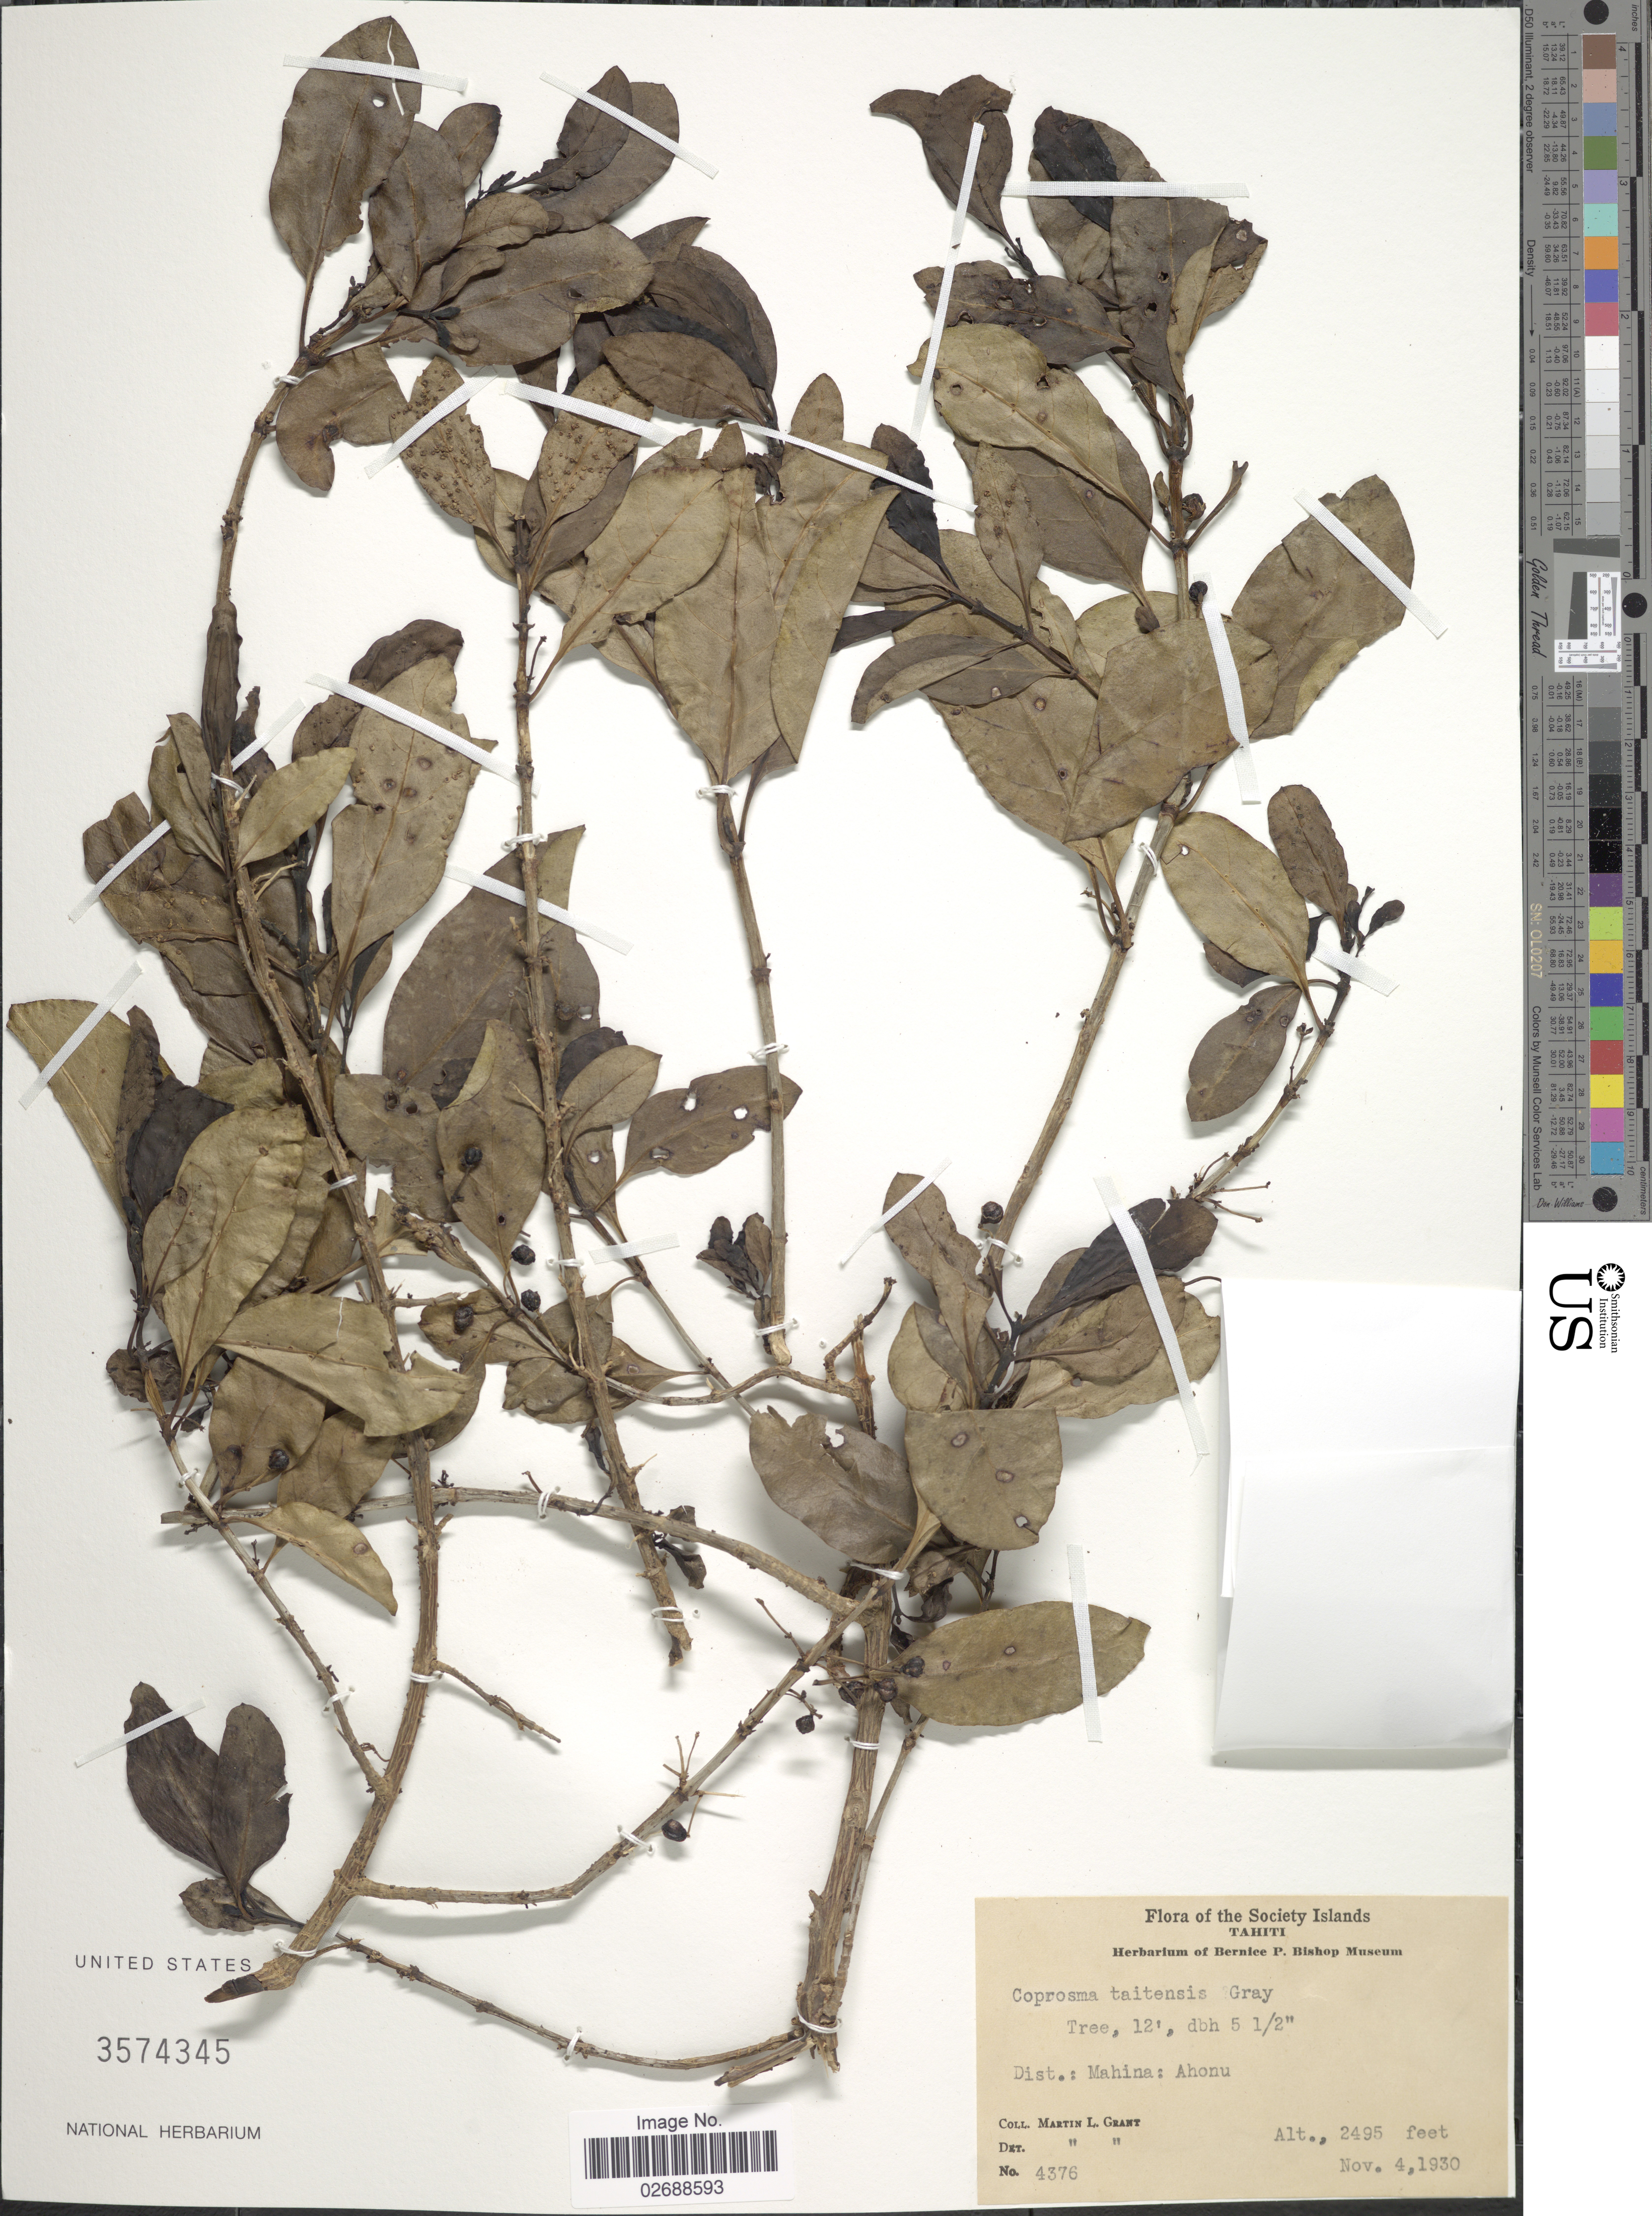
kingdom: Plantae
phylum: Tracheophyta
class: Magnoliopsida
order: Gentianales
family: Rubiaceae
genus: Coprosma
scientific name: Coprosma tahitensis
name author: A. Gray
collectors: M. L. Grant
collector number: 4376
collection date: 1930-11-04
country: French Polynesia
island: Tahiti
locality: Tahiti. Society Islands. Dist.: Mahina: Ahonu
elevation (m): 760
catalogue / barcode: US 3574345